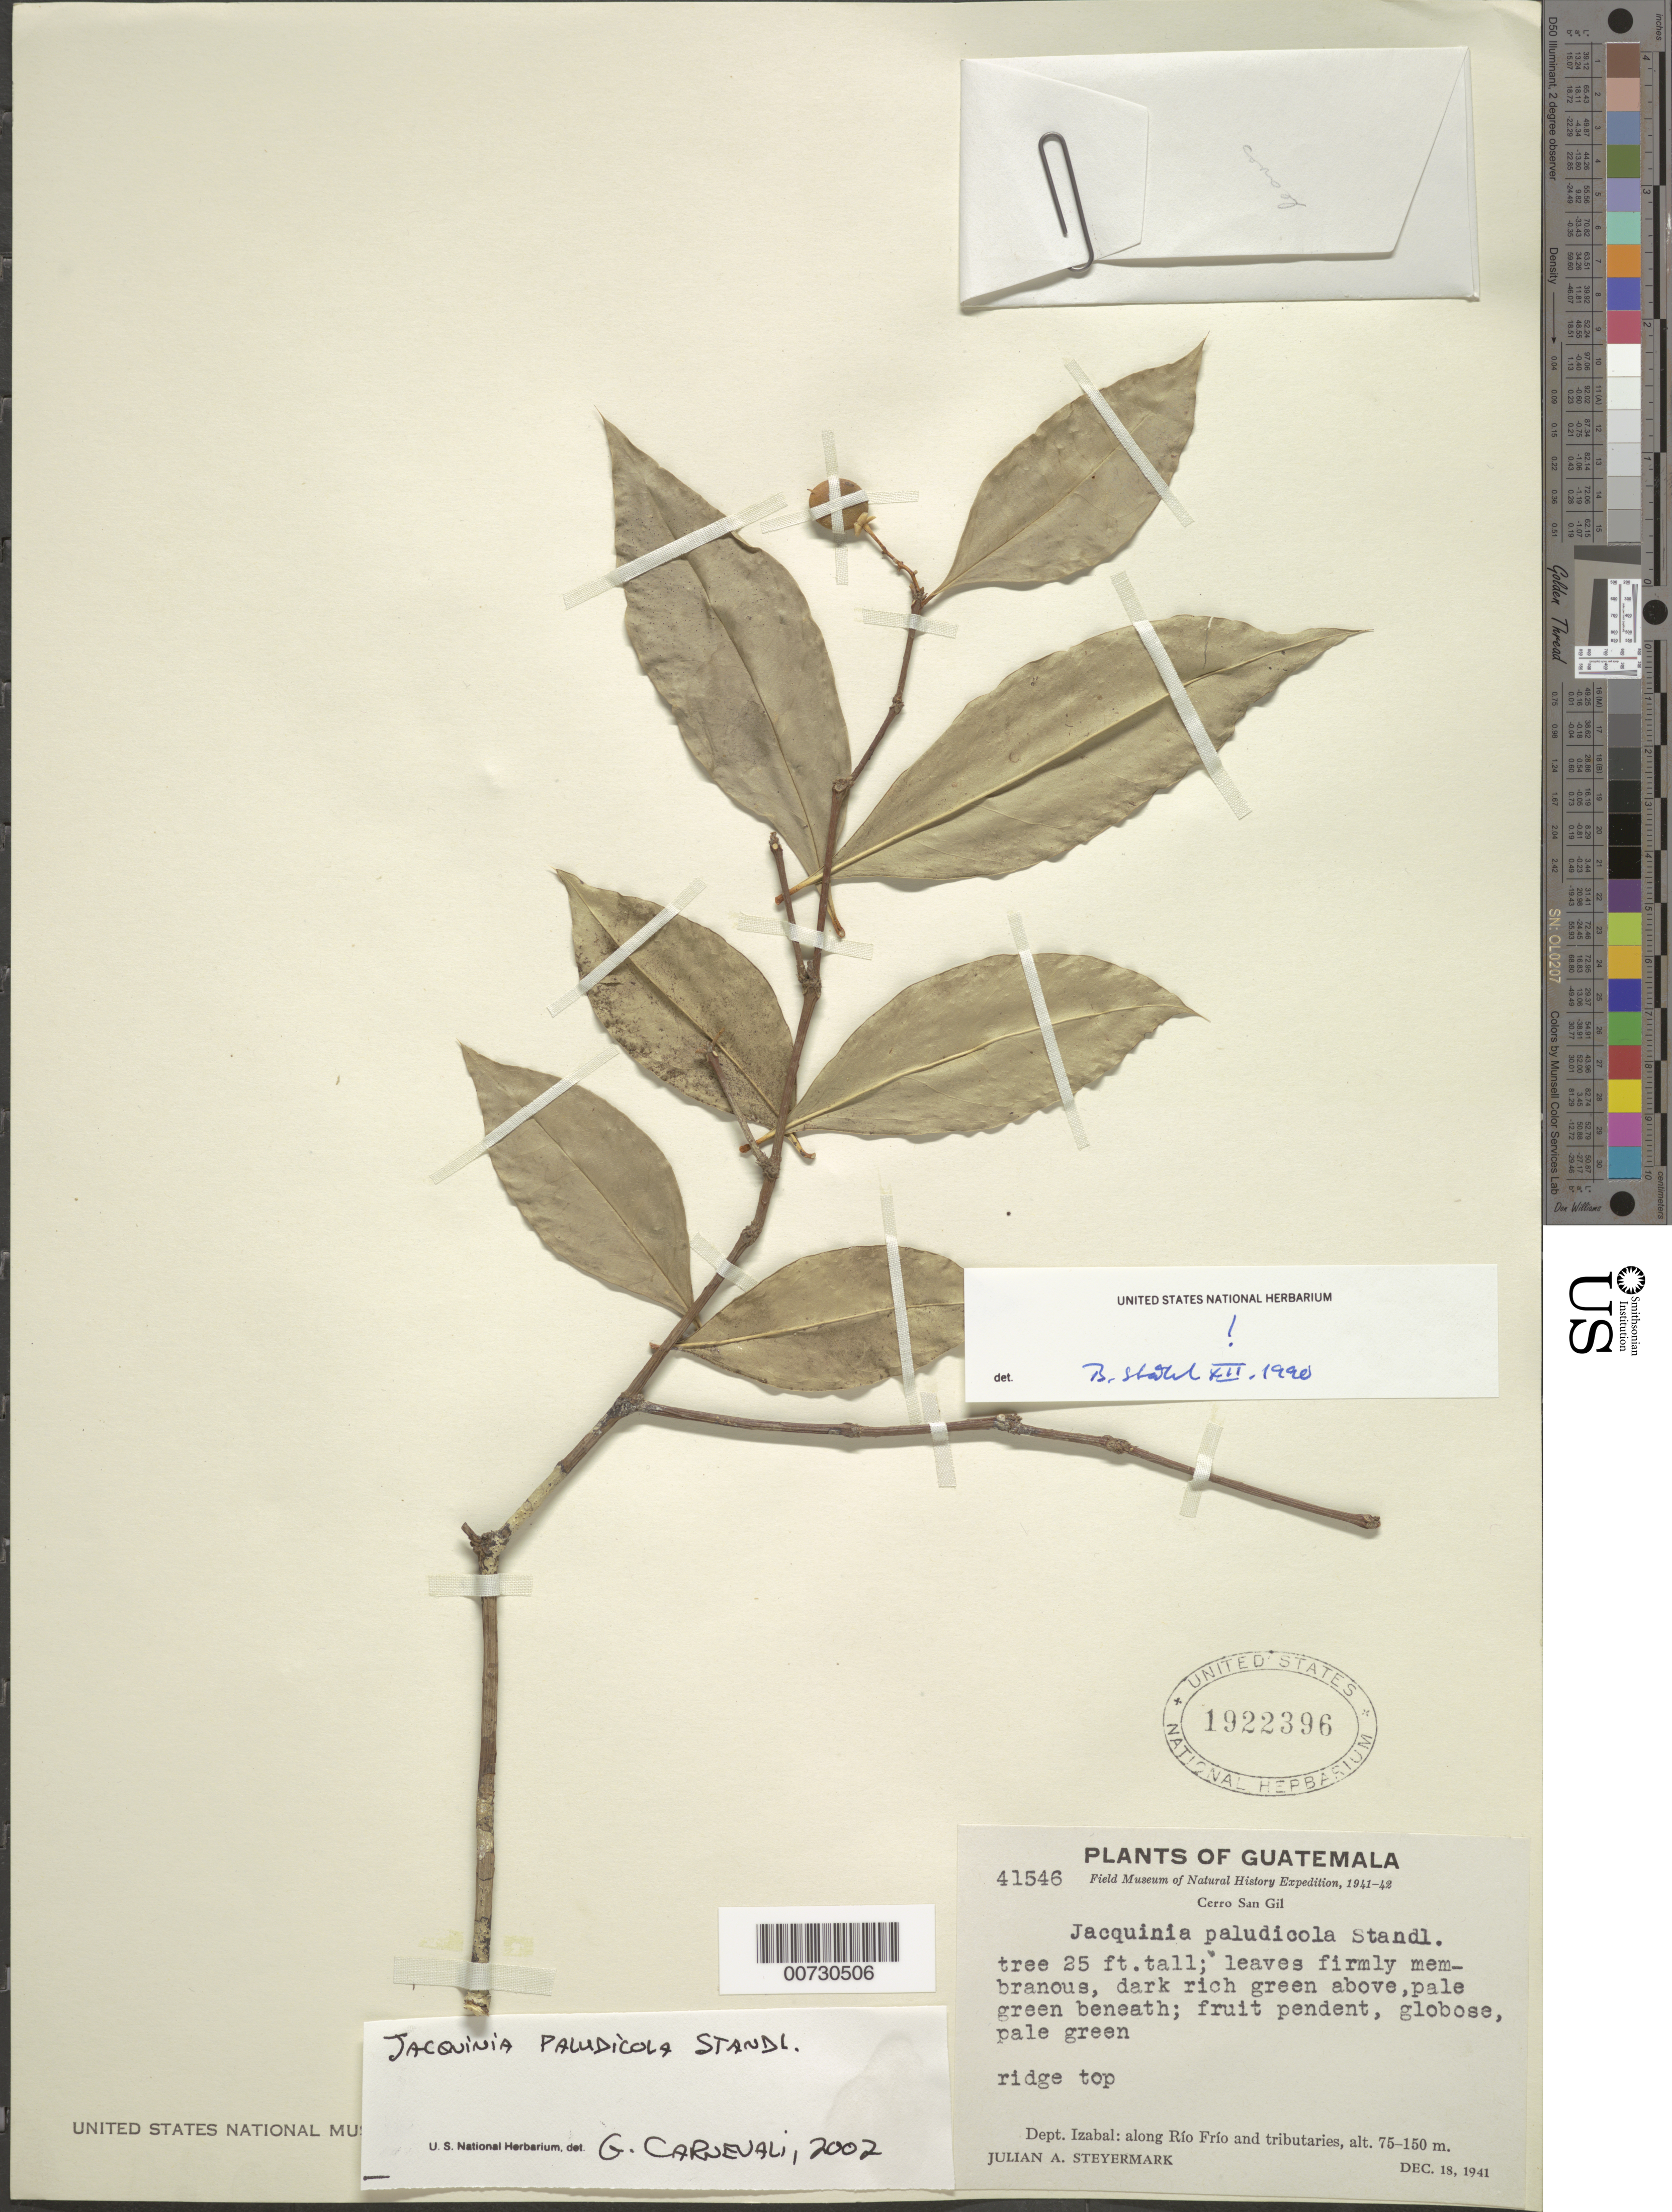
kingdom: Plantae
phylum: Tracheophyta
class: Magnoliopsida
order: Ericales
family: Primulaceae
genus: Jacquinia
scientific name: Jacquinia paludicola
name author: Standl.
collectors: J. Steyermark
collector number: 41546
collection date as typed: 18 Dec 1941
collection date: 1941-12-18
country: Guatemala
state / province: Izabal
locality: Along Río Frío and tributaries. Cerro San Gil.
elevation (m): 75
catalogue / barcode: US 1922396